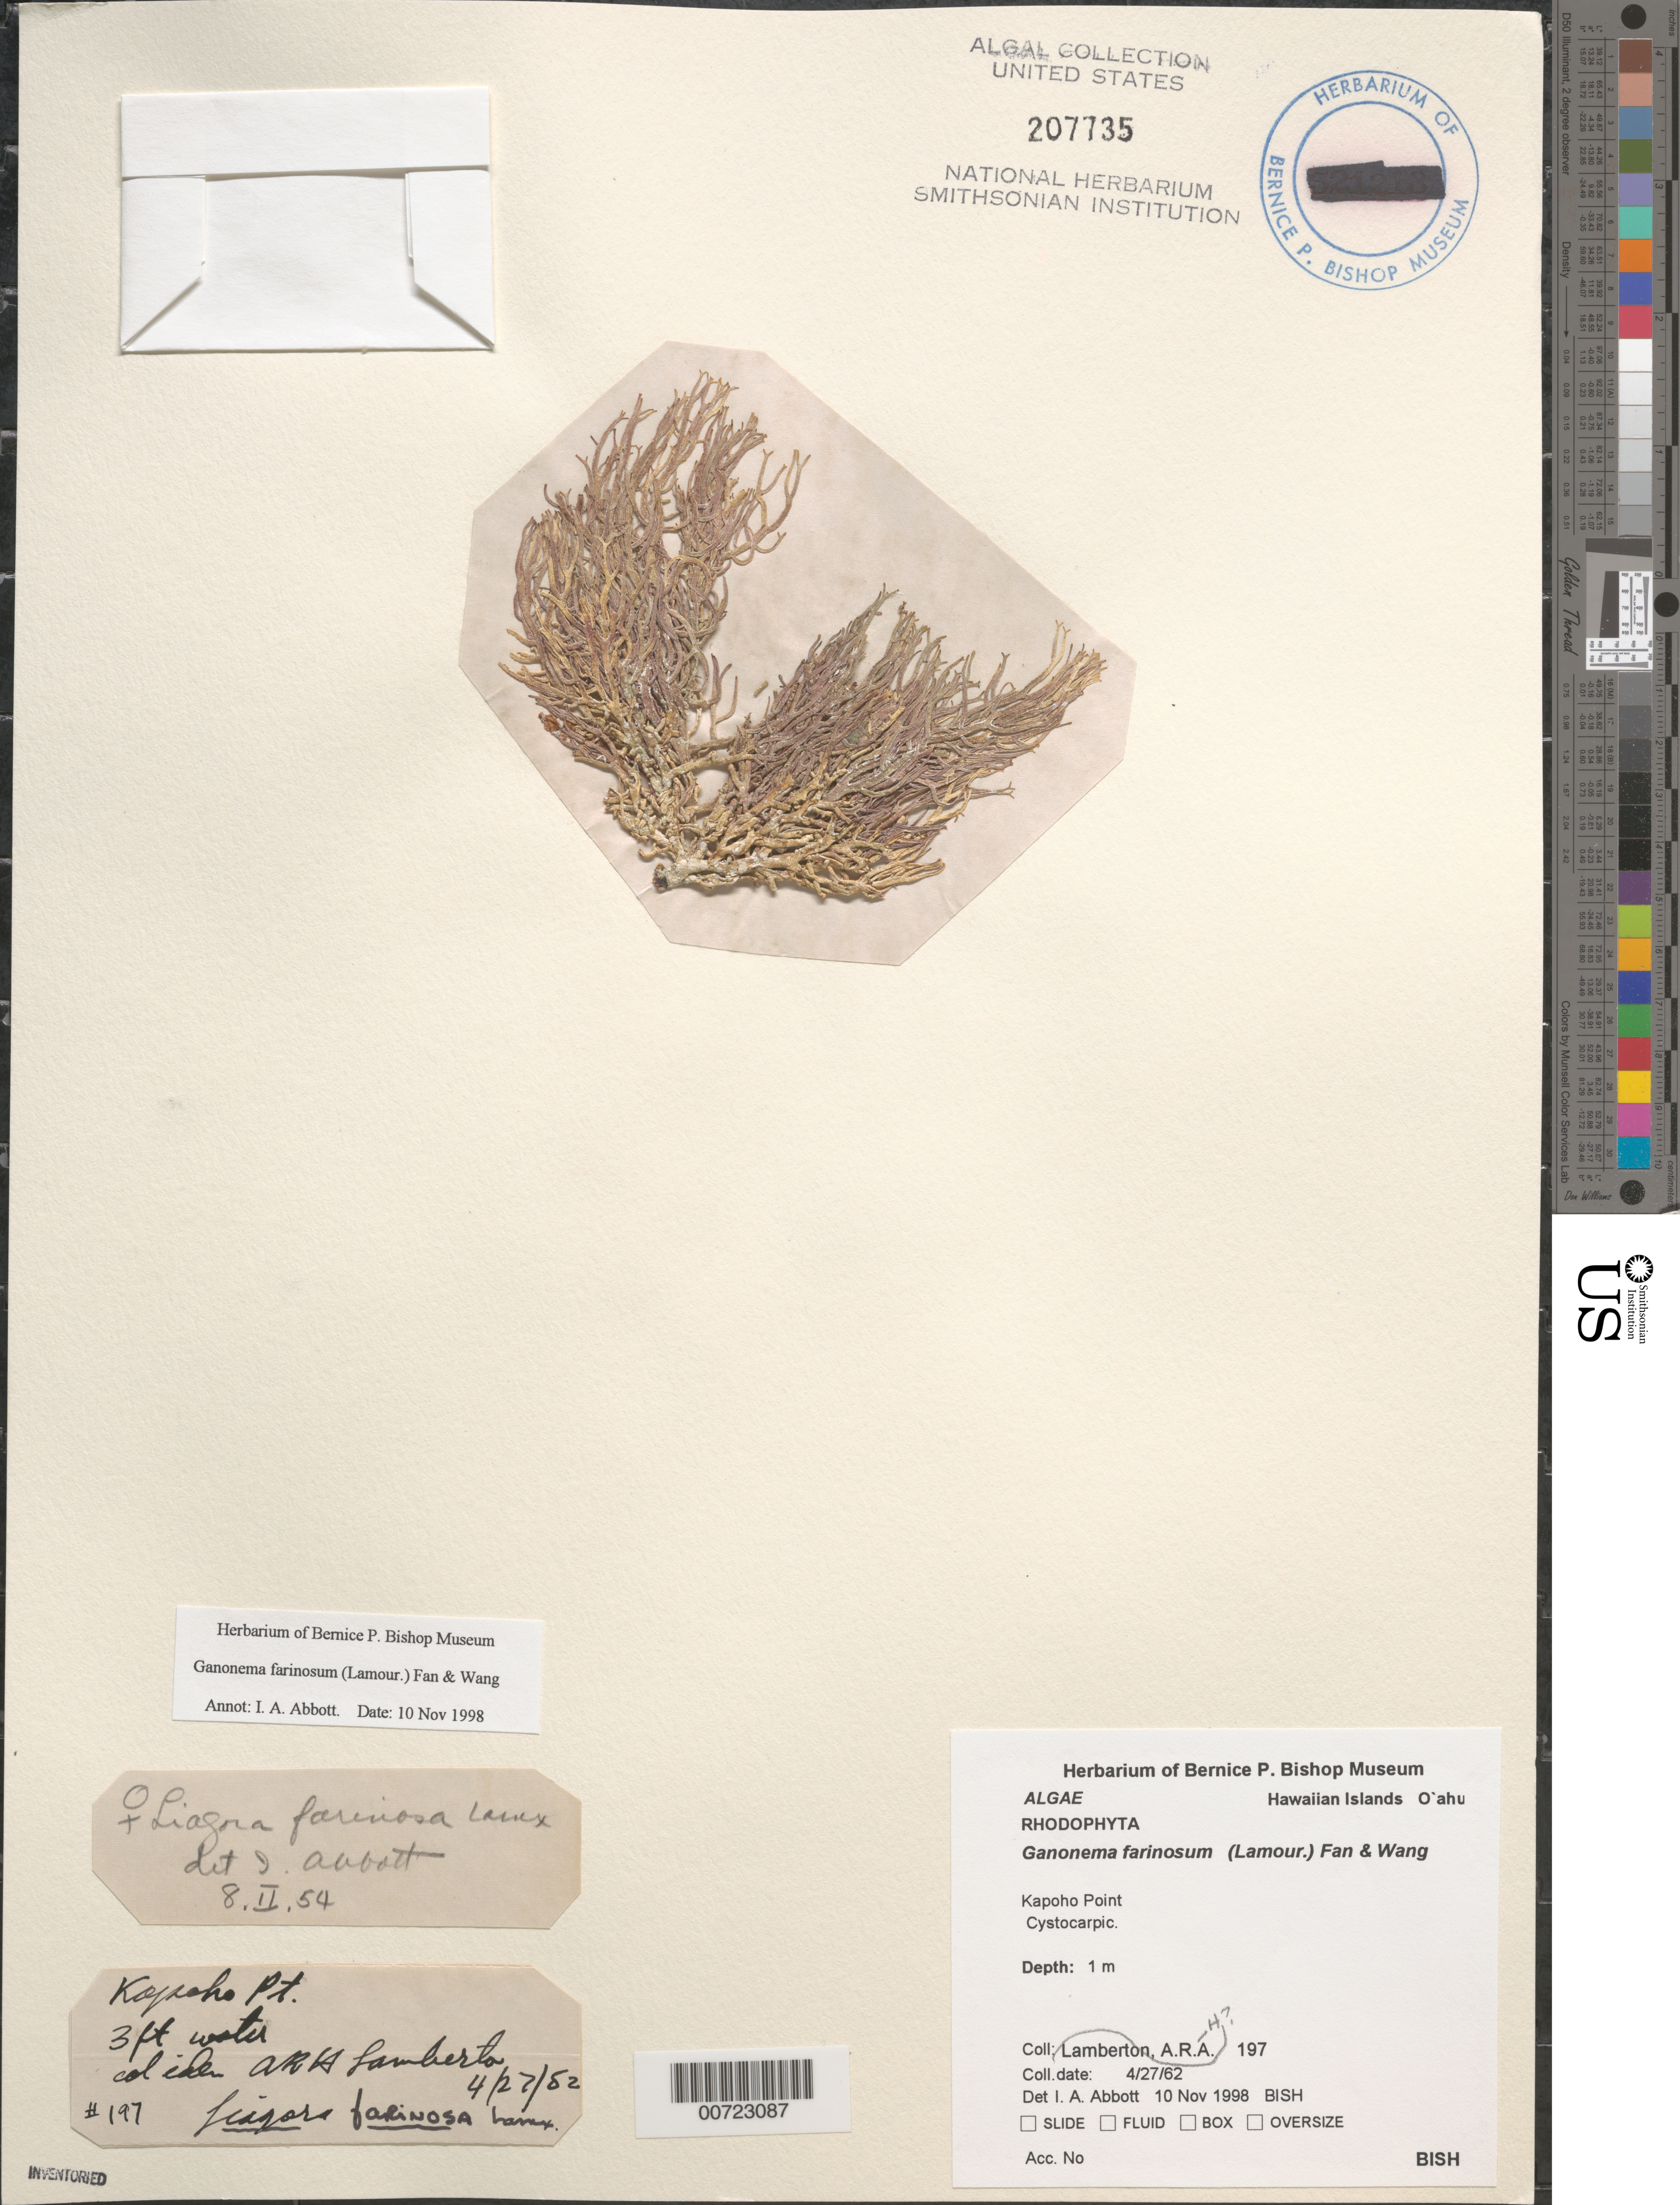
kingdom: Plantae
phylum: Rhodophyta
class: Florideophyceae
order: Nemaliales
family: Liagoraceae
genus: Ganonema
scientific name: Ganonema farinosum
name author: (J.V.Lamouroux) K.C. Fan & Yung C. Wang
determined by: Abbott, Isabella A.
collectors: A. Lamberton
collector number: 197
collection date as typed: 27 Apr 1952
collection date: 1952-04-27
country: United States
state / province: Hawaii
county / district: Honolulu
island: Oahu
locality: Kapoho Point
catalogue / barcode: US 207735